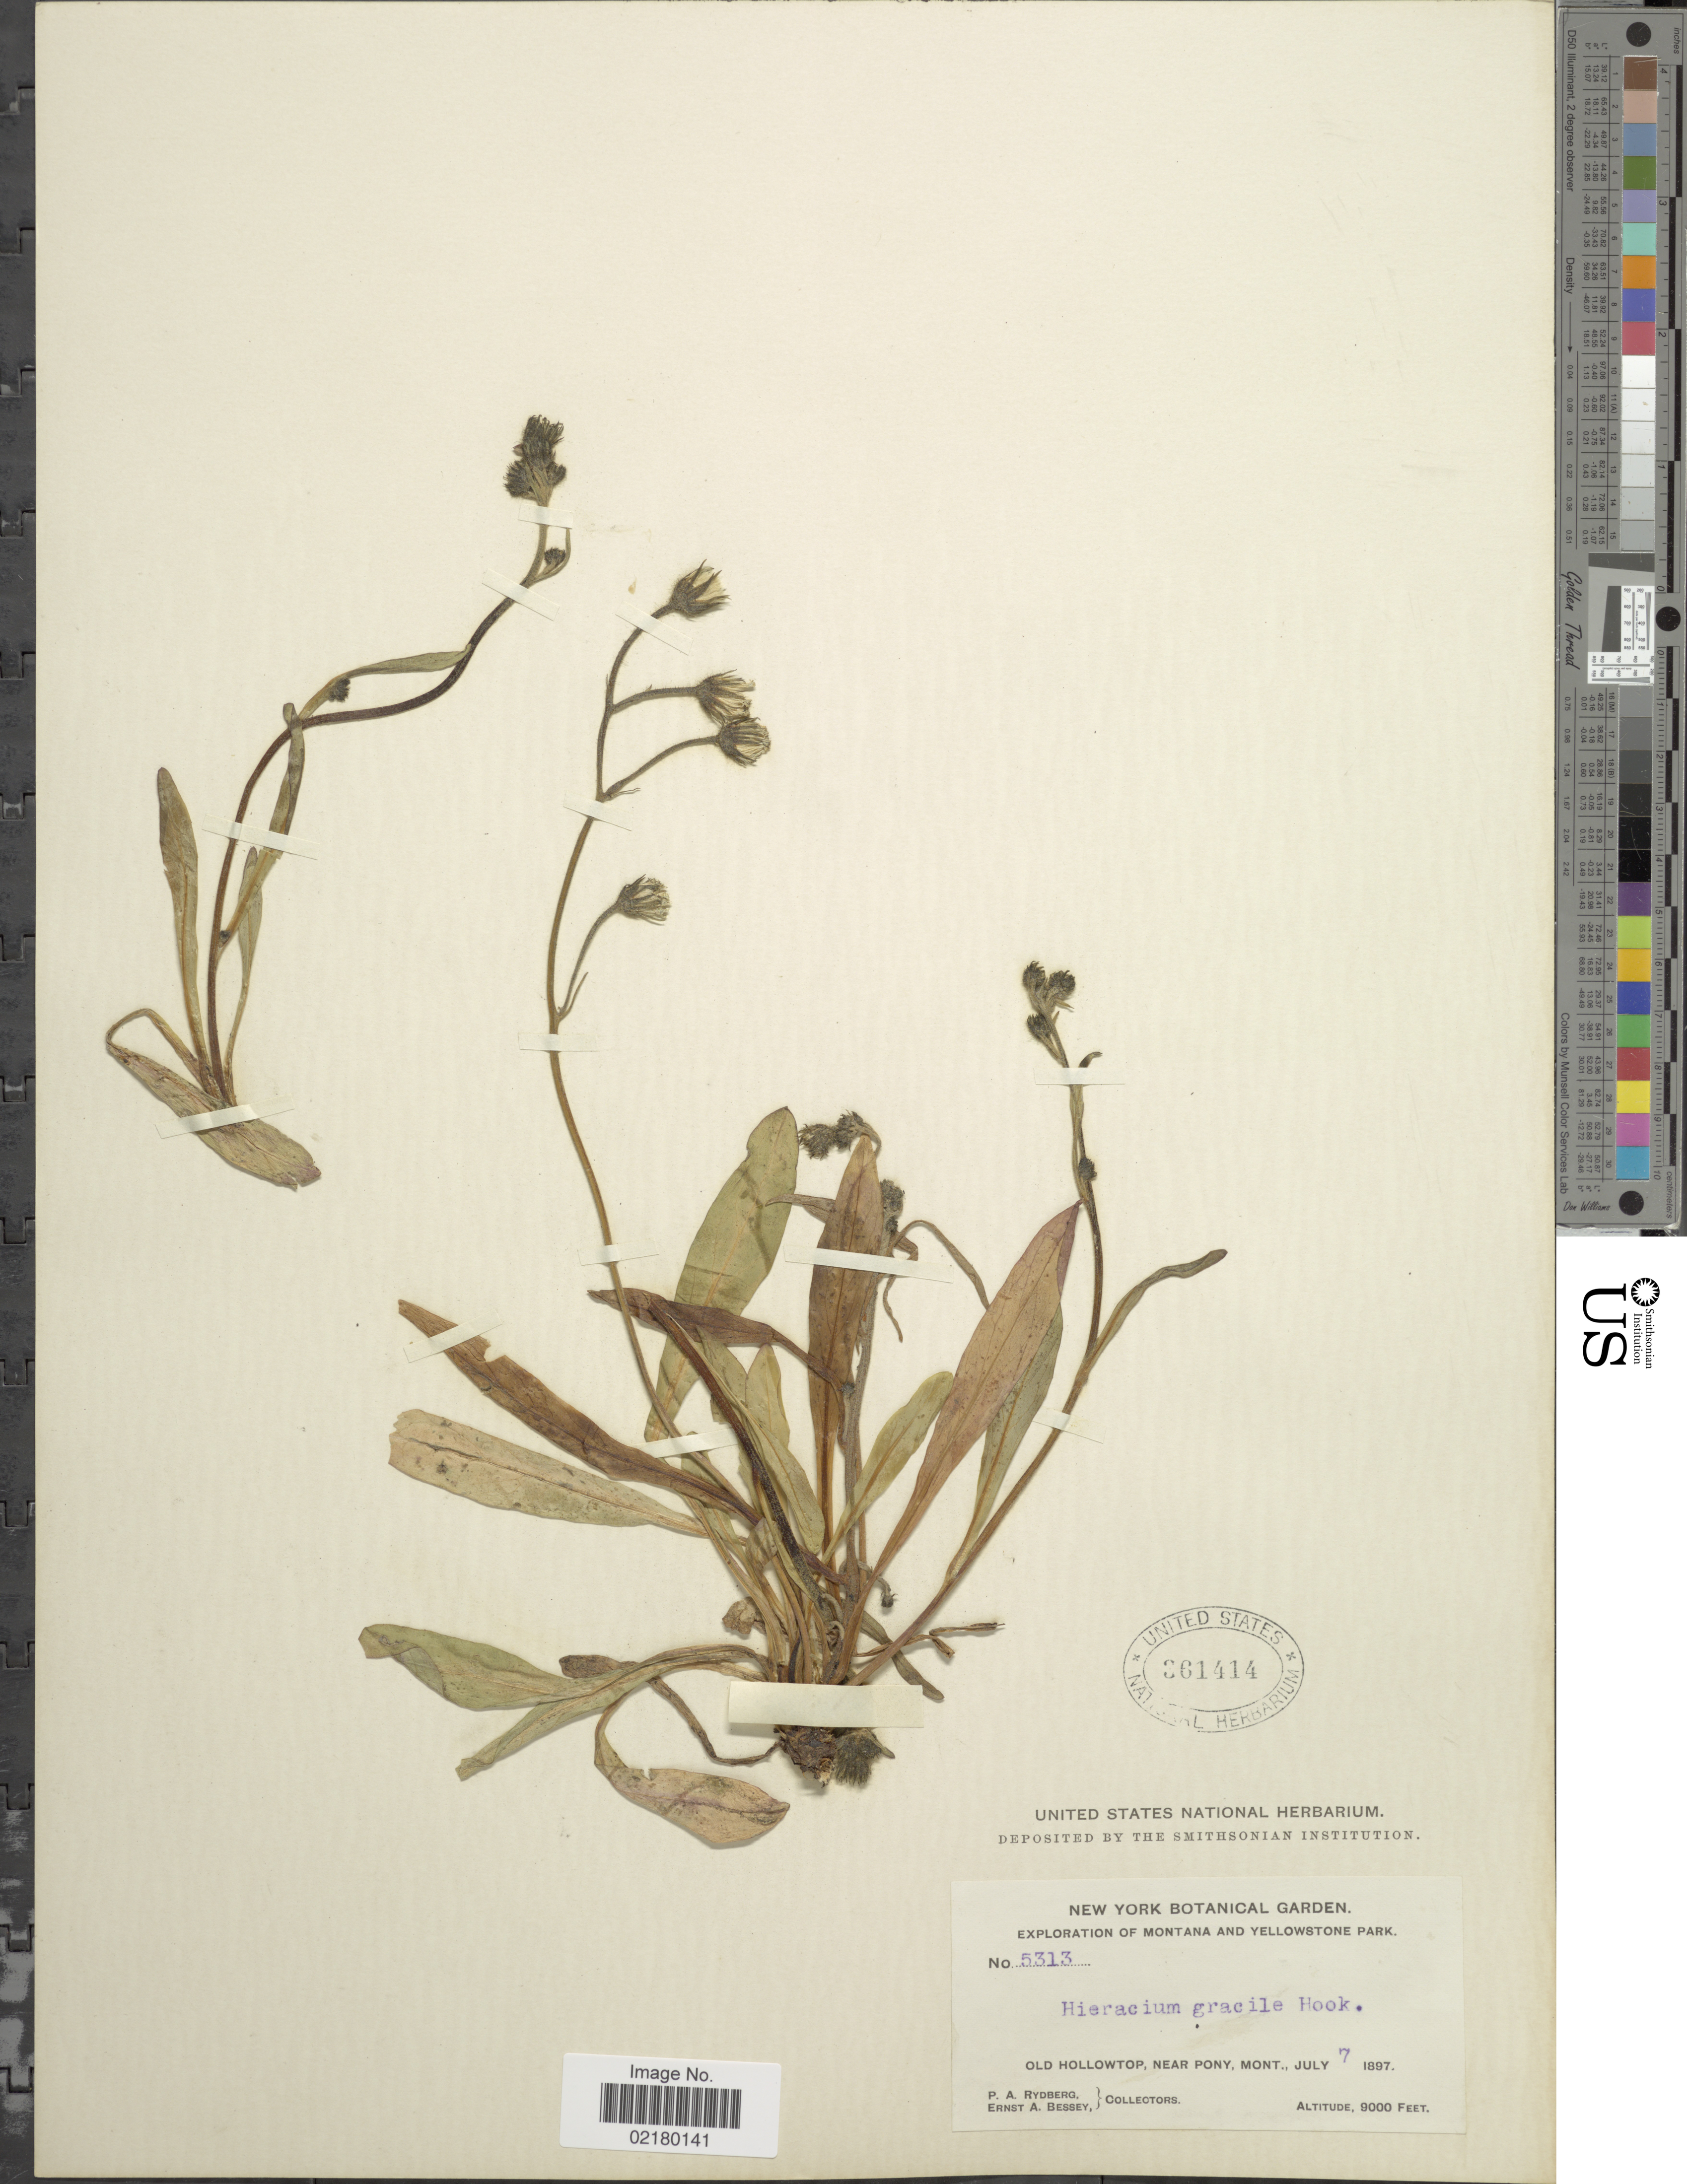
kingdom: Plantae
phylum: Tracheophyta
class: Magnoliopsida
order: Asterales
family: Asteraceae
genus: Hieracium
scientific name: Hieracium triste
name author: Willd. ex Spreng.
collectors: P. A. Rydberg & E. A. Bessey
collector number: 5313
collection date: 1897-07-07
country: United States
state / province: Montana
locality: Montana and Yellowstone Park, Old Hollowtop, near Pony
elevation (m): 2743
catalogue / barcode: US 361414